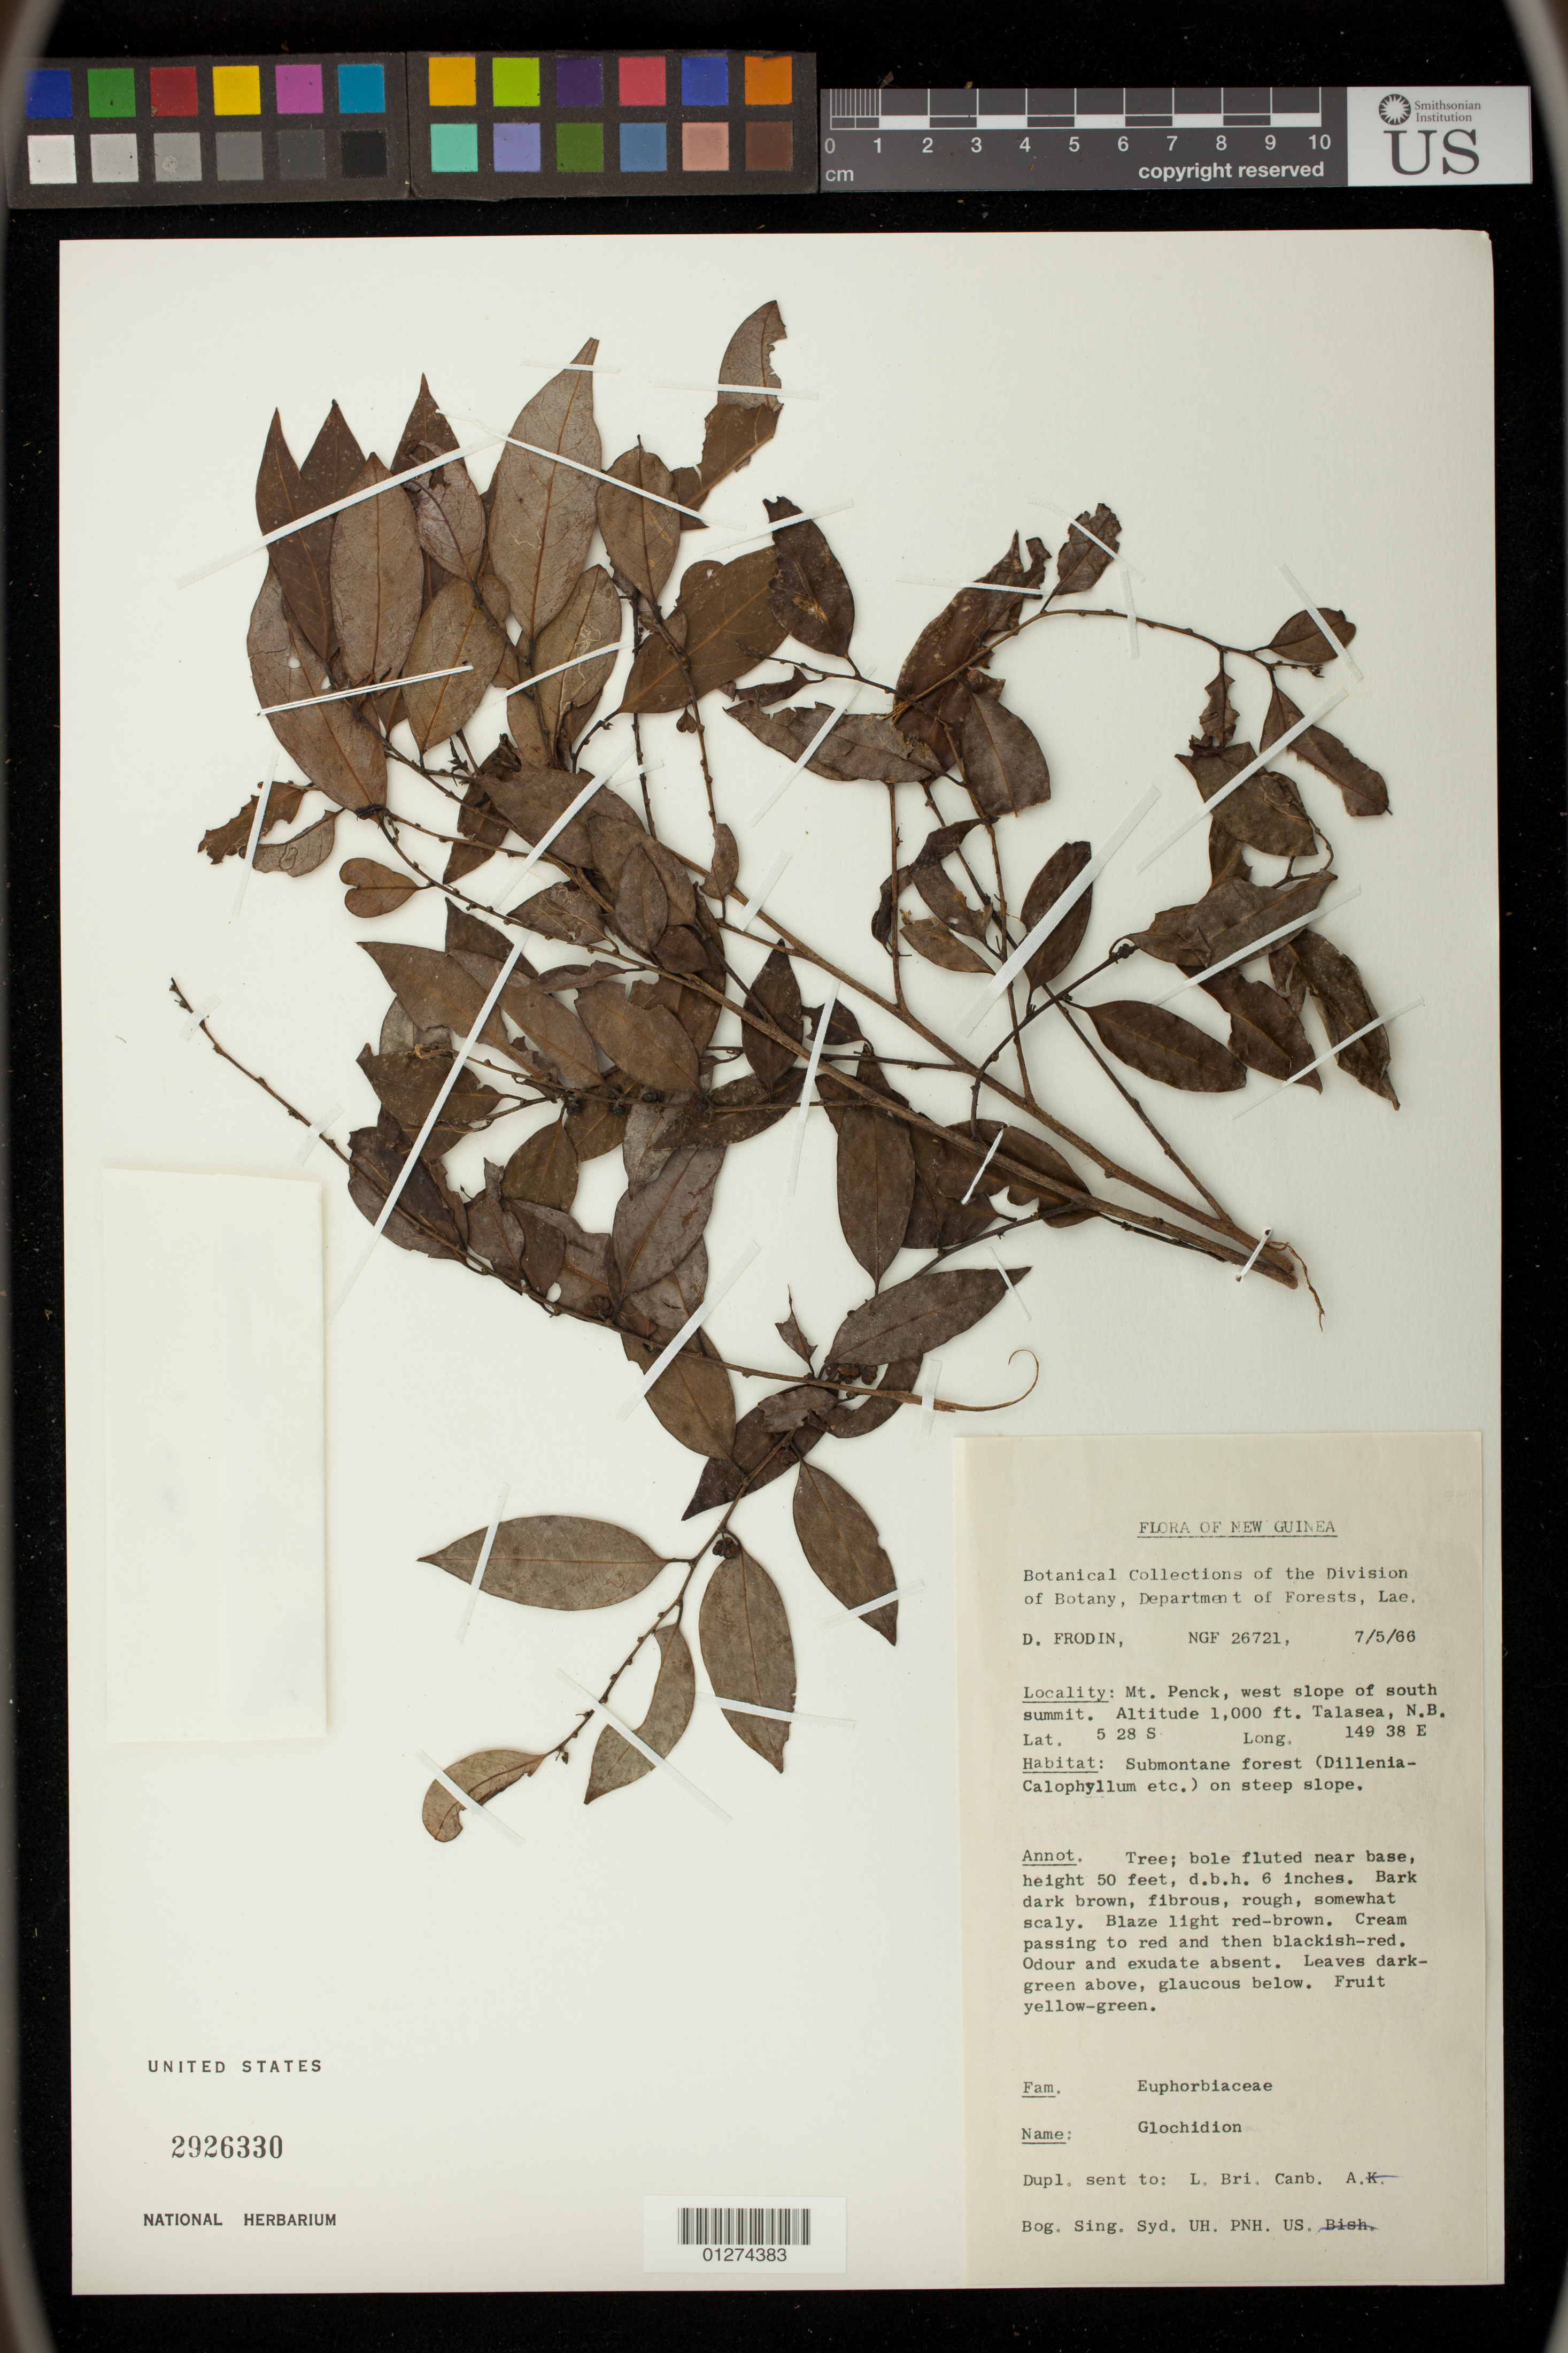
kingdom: Plantae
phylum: Tracheophyta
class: Magnoliopsida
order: Malpighiales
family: Phyllanthaceae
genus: Glochidion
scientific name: Glochidion sp.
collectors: D. G. Frodin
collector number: NGF 26721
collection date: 1966-05-07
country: Papua New Guinea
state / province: West New Britain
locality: Mt. Penck, west slope of south summit. Talasea, N.B.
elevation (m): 305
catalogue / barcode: US 2926330